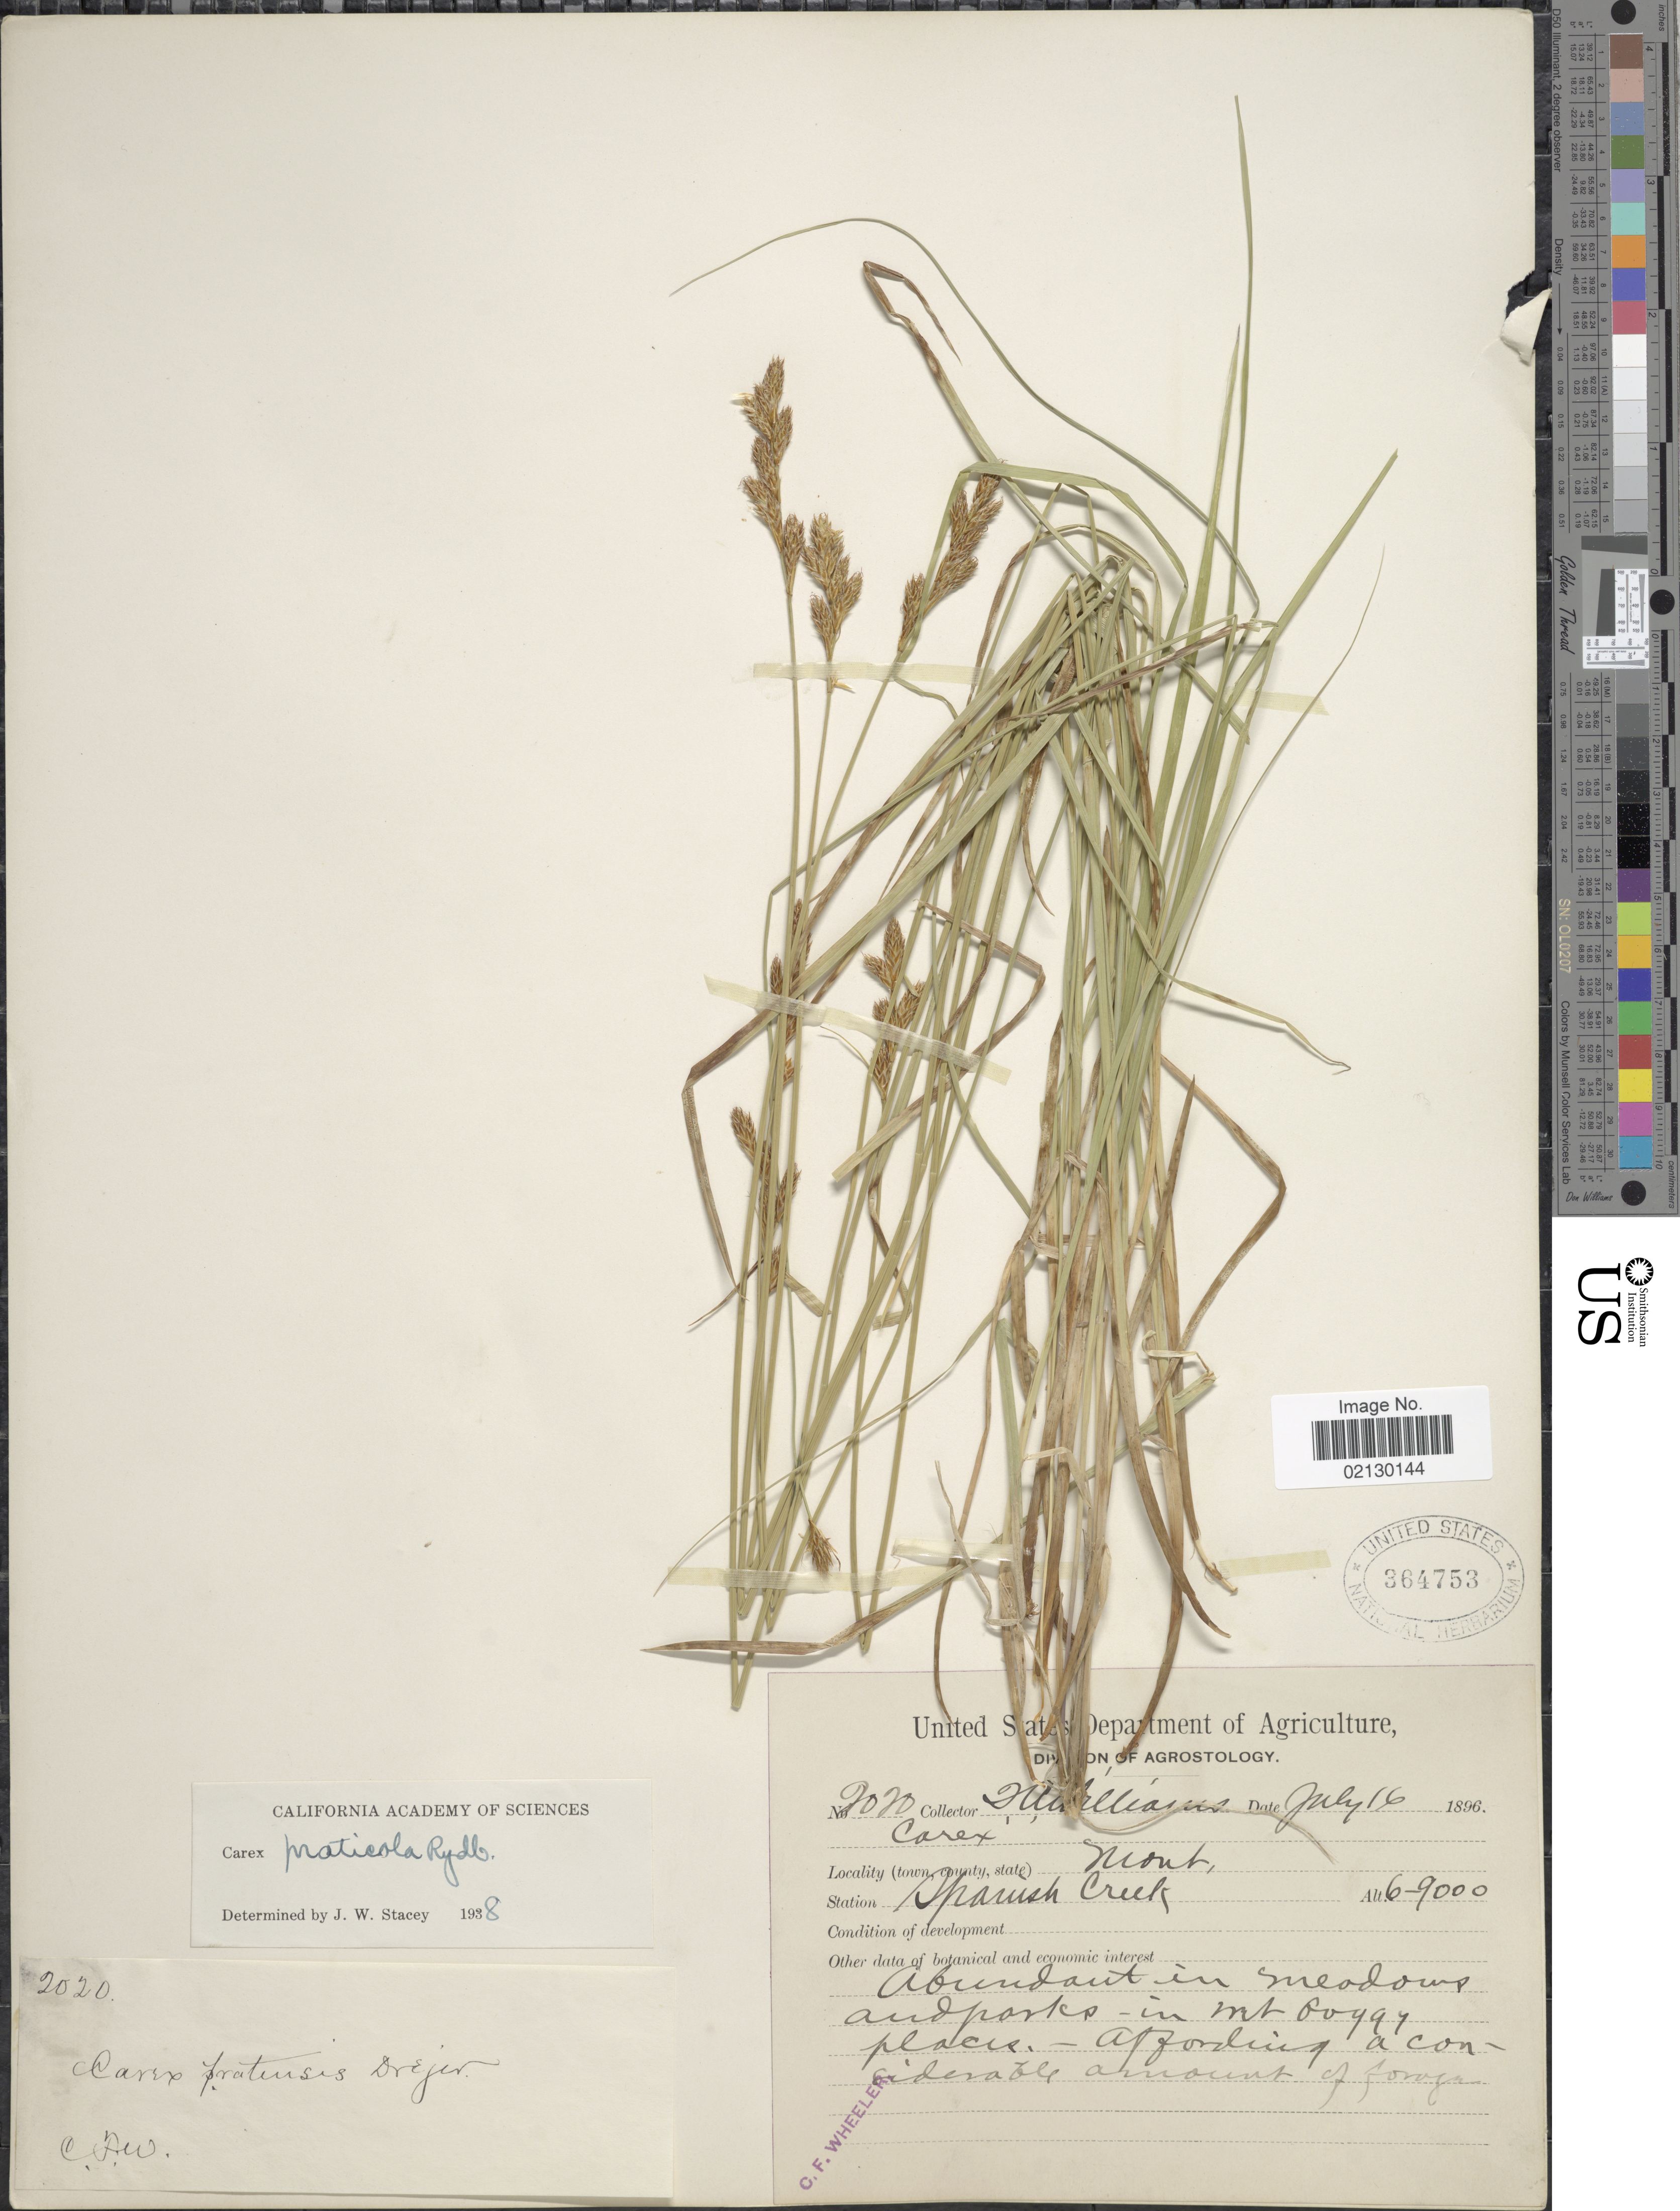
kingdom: Plantae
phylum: Tracheophyta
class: Liliopsida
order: Poales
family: Cyperaceae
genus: Carex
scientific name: Carex praticola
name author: Rydb.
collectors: T. A. Williams (herbarium)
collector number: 2020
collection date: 1896-07-16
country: United States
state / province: Montana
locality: Spanish Creek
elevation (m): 1829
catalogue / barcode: US 364753